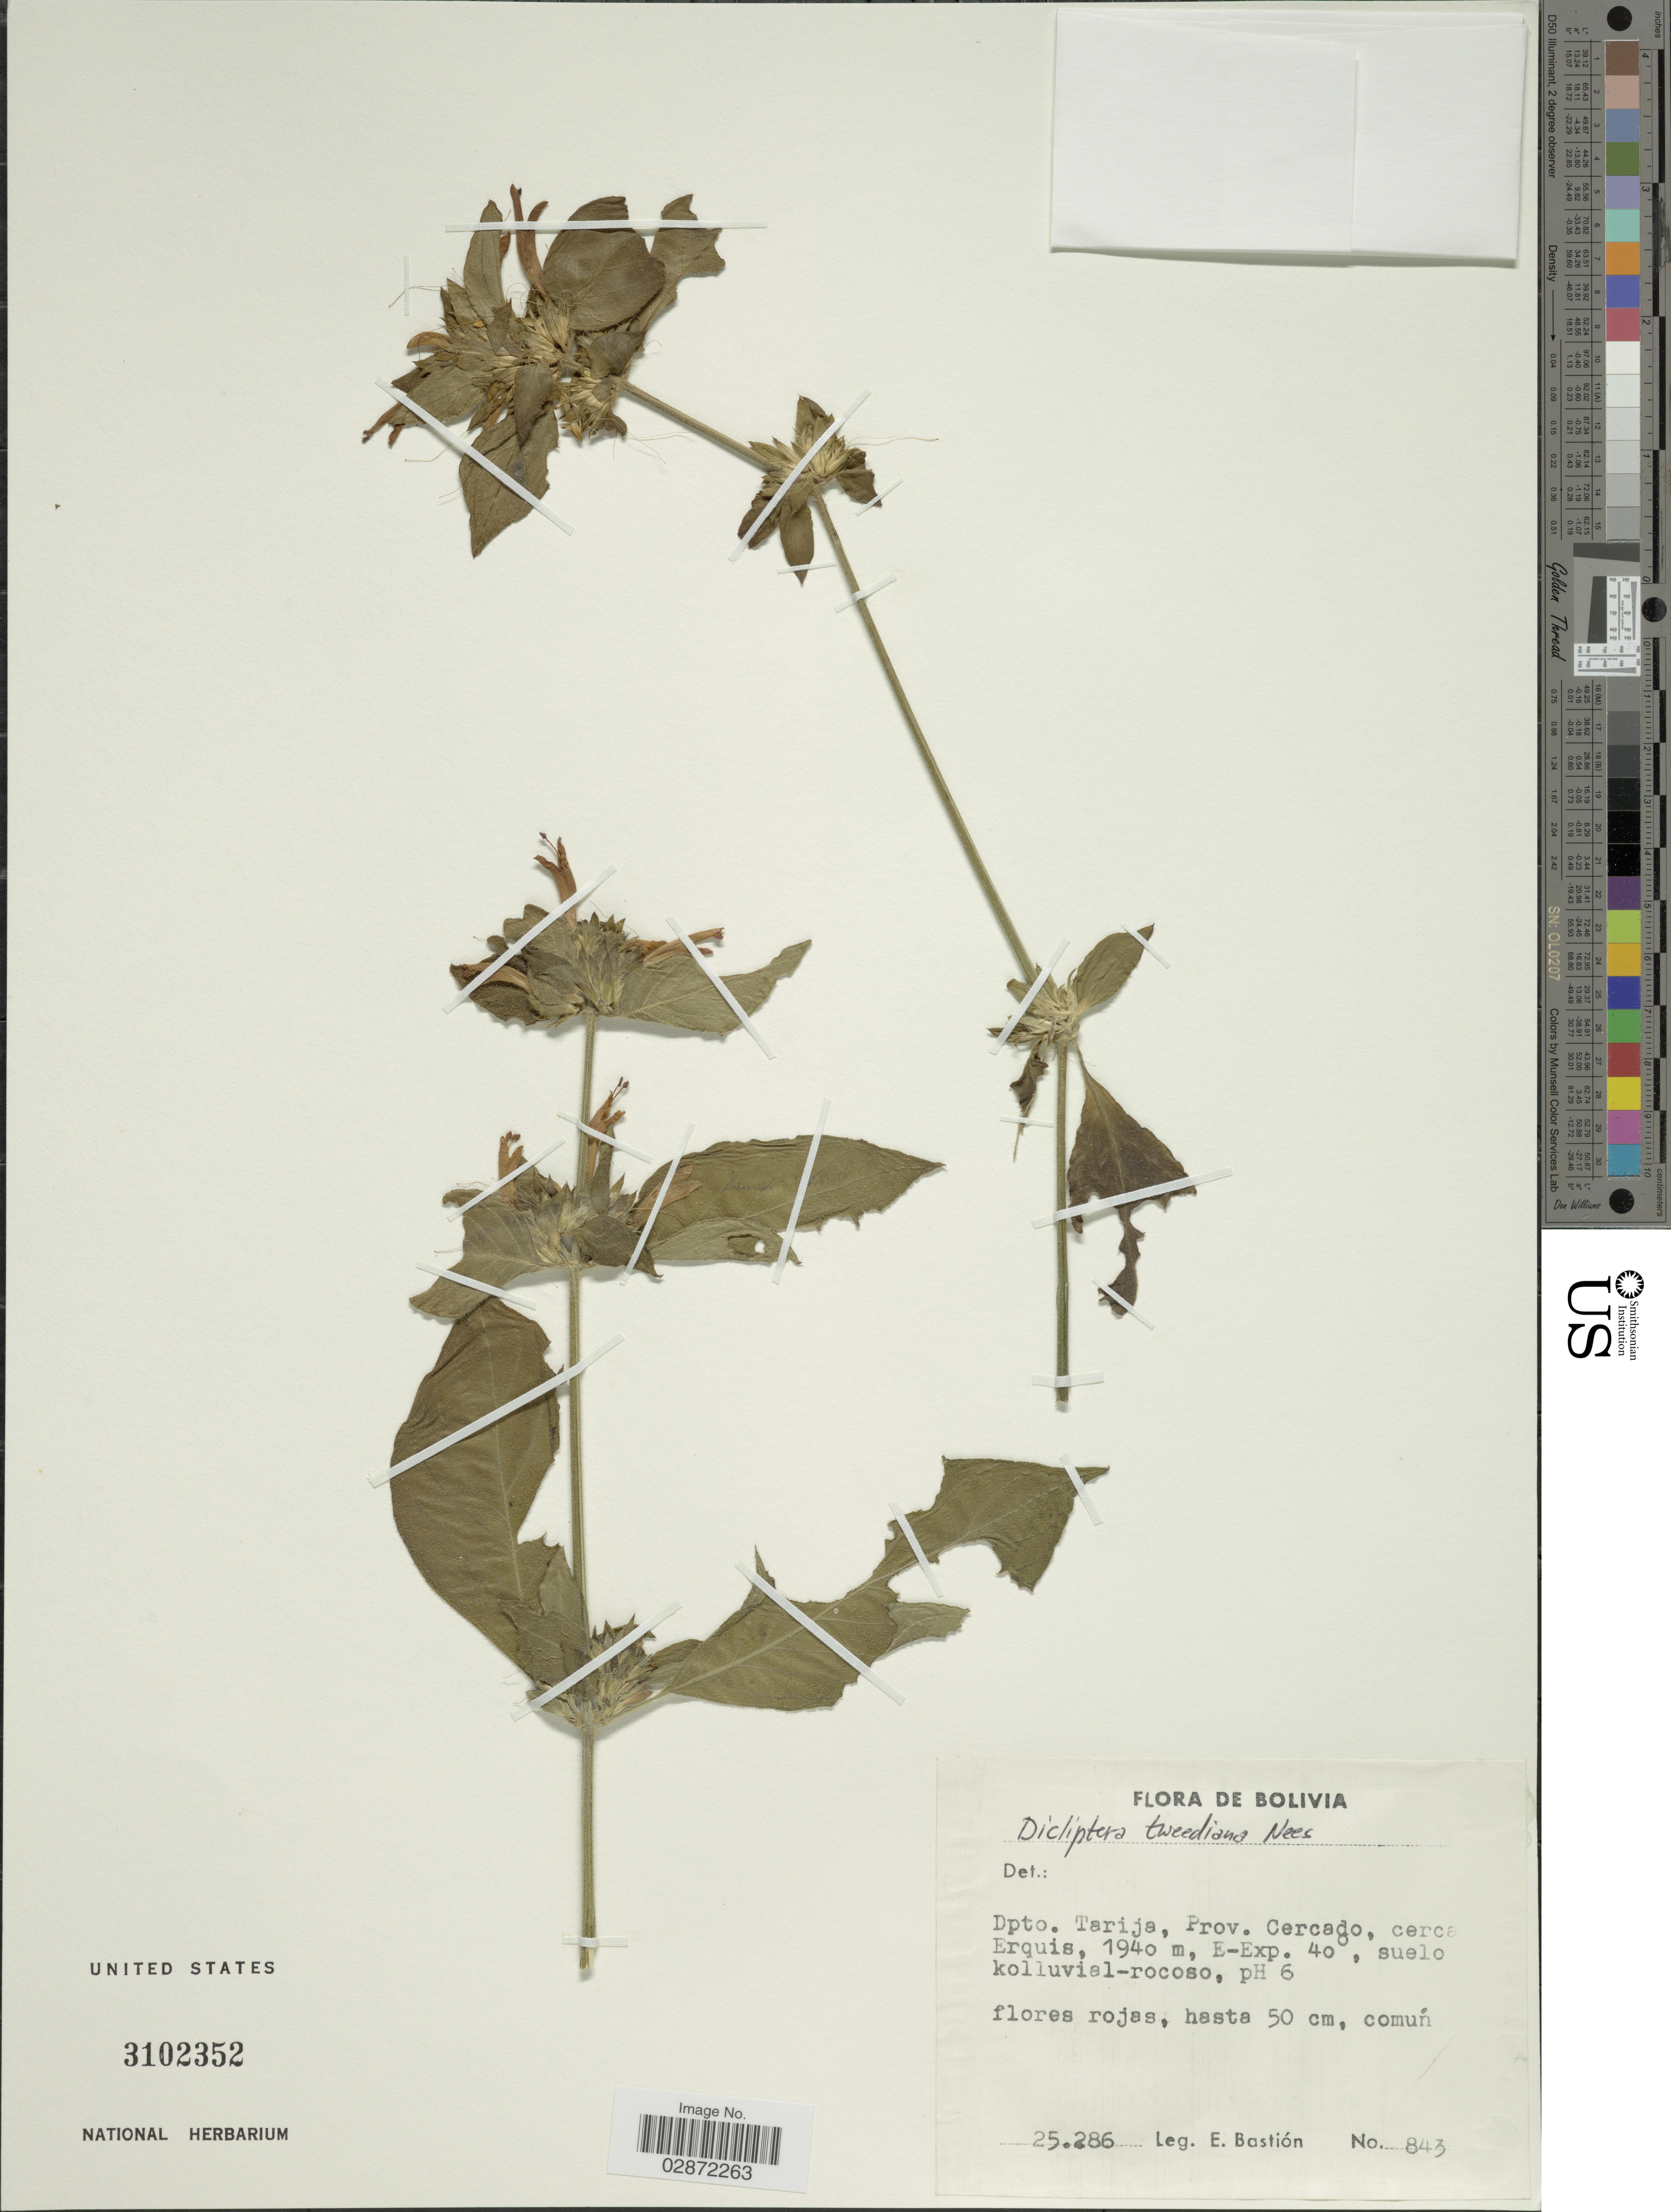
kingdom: Plantae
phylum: Tracheophyta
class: Magnoliopsida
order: Lamiales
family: Acanthaceae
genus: Dicliptera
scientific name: Dicliptera squarrosa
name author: Nees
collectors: E. Bastion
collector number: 843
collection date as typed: Transcribed d/m/y: 25/2/86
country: Bolivia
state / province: Tarija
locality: Dpto. Tarija, Prov. Cercado, cerca Erquis.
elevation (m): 1940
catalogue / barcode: US 3102352